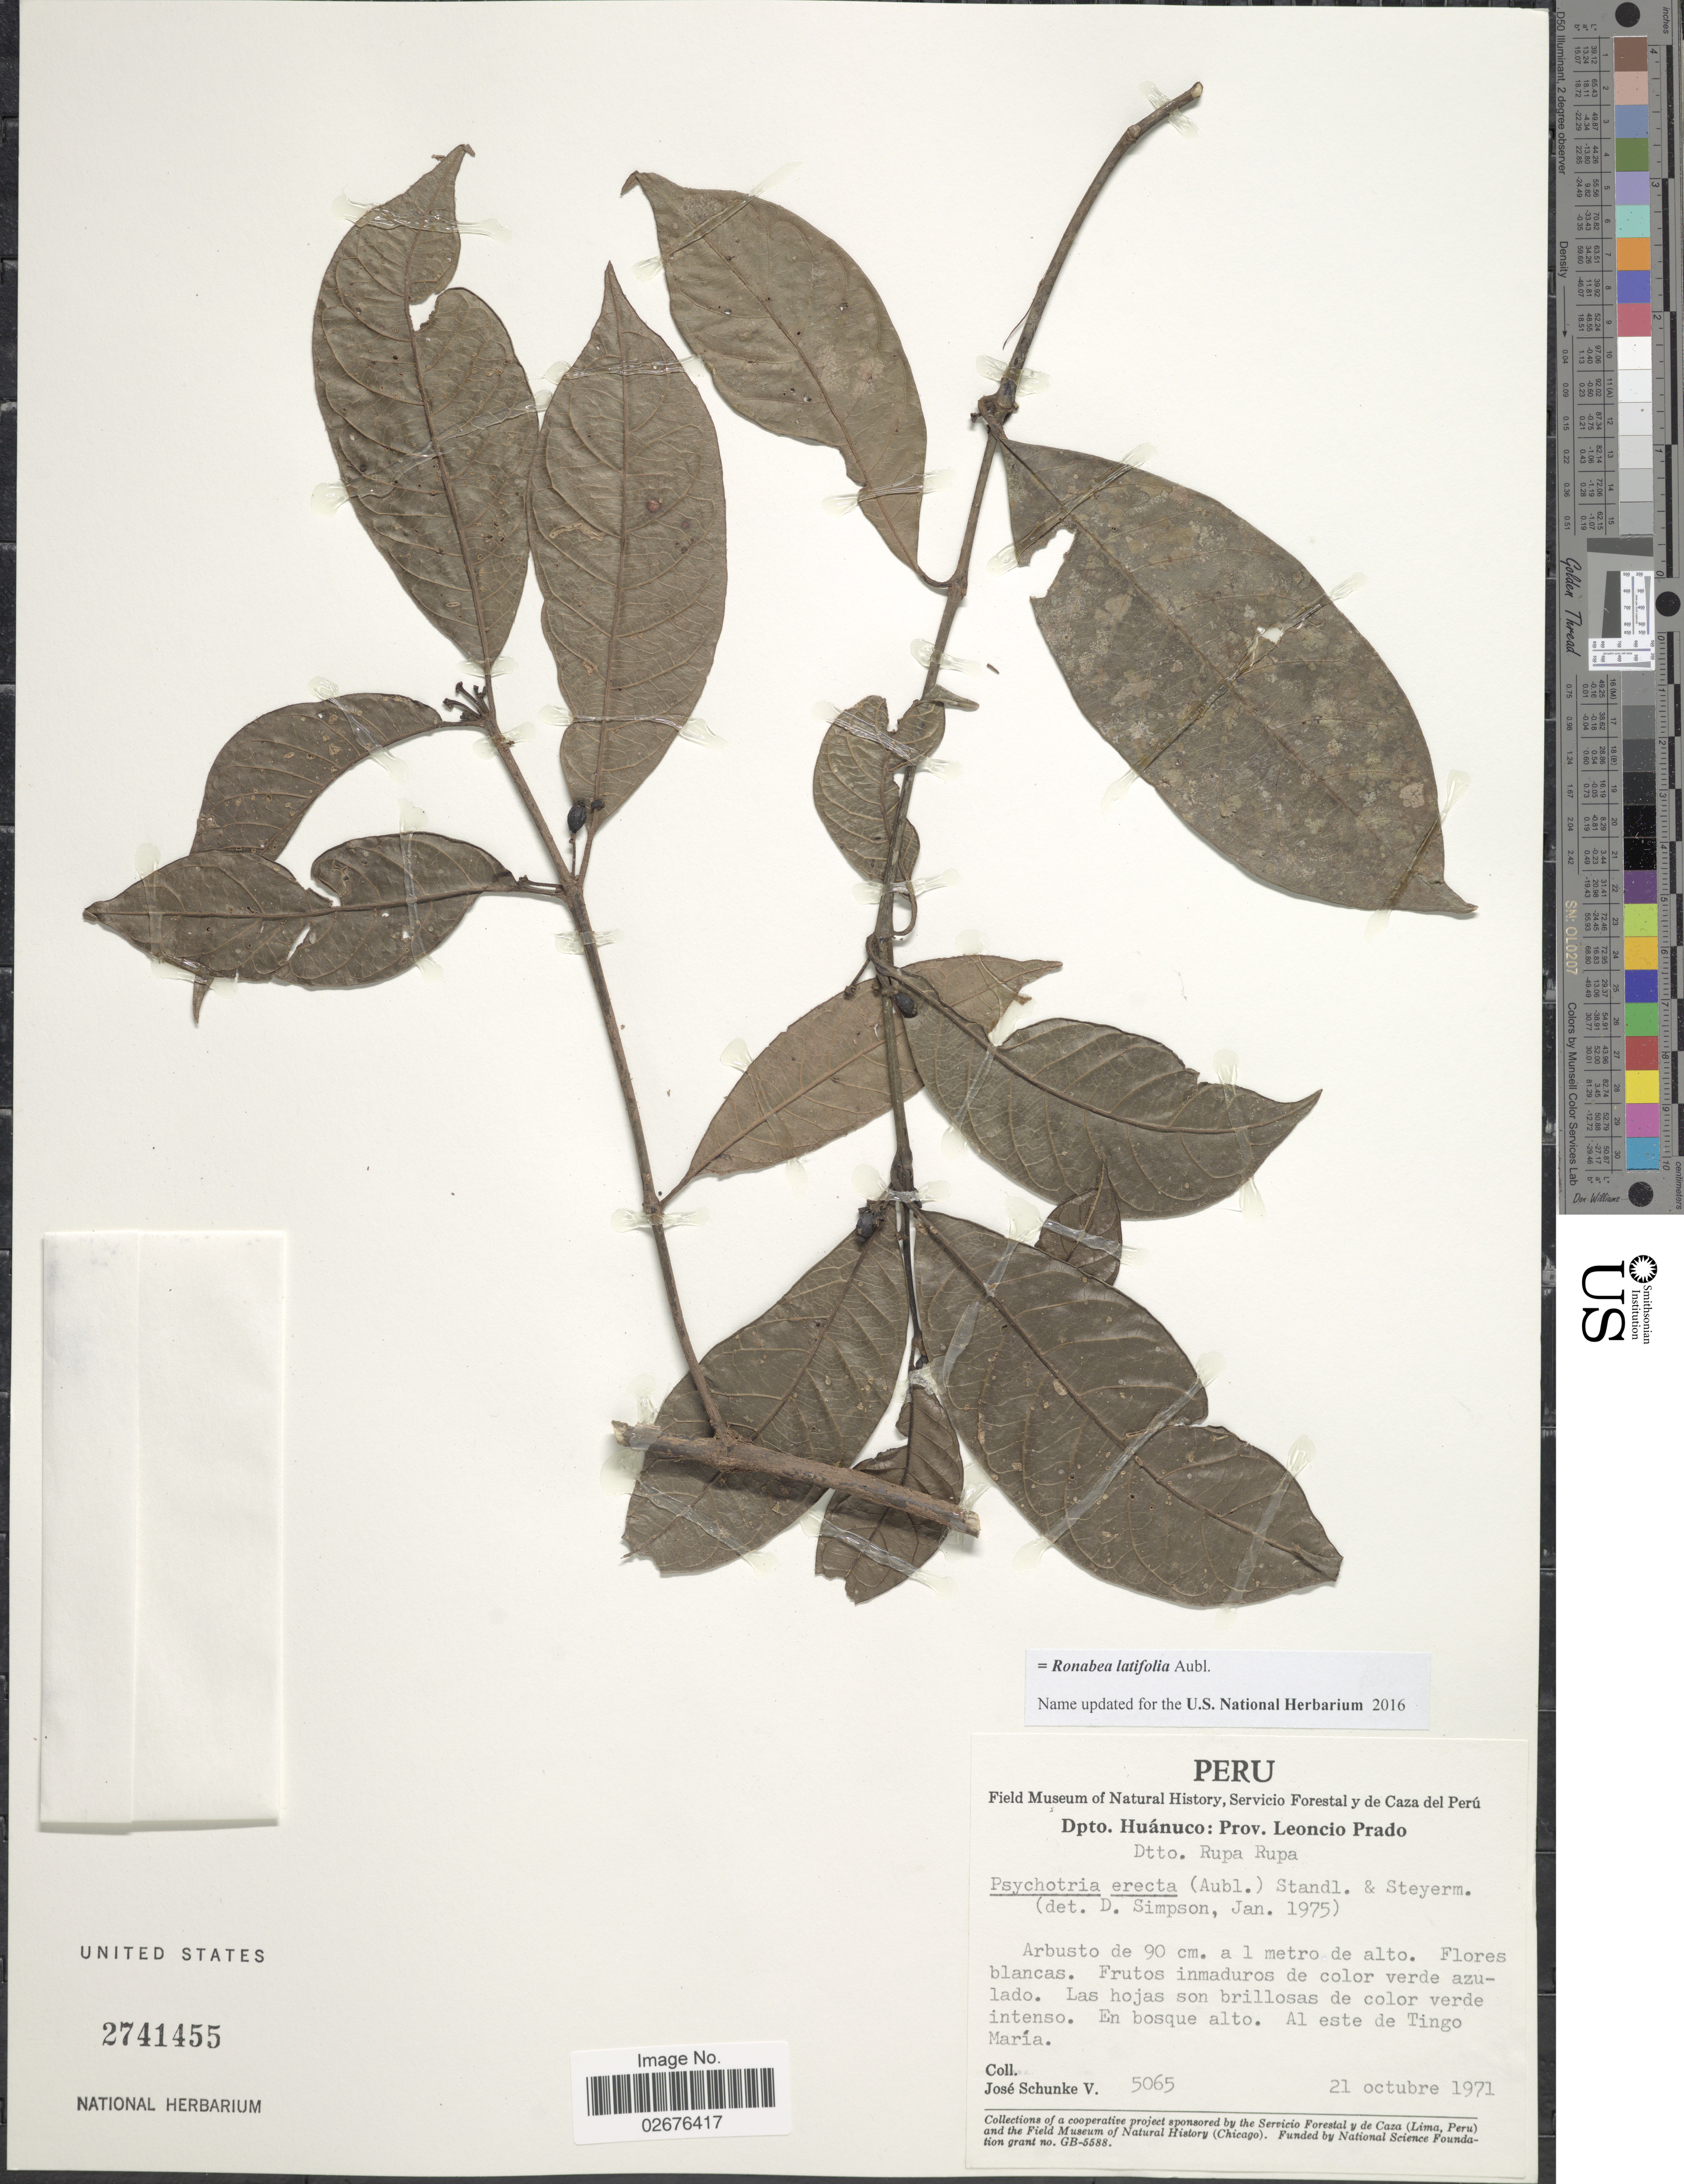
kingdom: Plantae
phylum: Tracheophyta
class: Magnoliopsida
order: Gentianales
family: Rubiaceae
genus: Ronabea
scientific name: Ronabea latifolia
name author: Aubl.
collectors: J. Schunke Vigo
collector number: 5065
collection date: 1971-10-21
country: Peru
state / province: Huánuco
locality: Prov. Leoncio Prado, las hojas son brillosas de color verde intenso, en bosque alto, Al este de Tingo Maria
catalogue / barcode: US 2741455